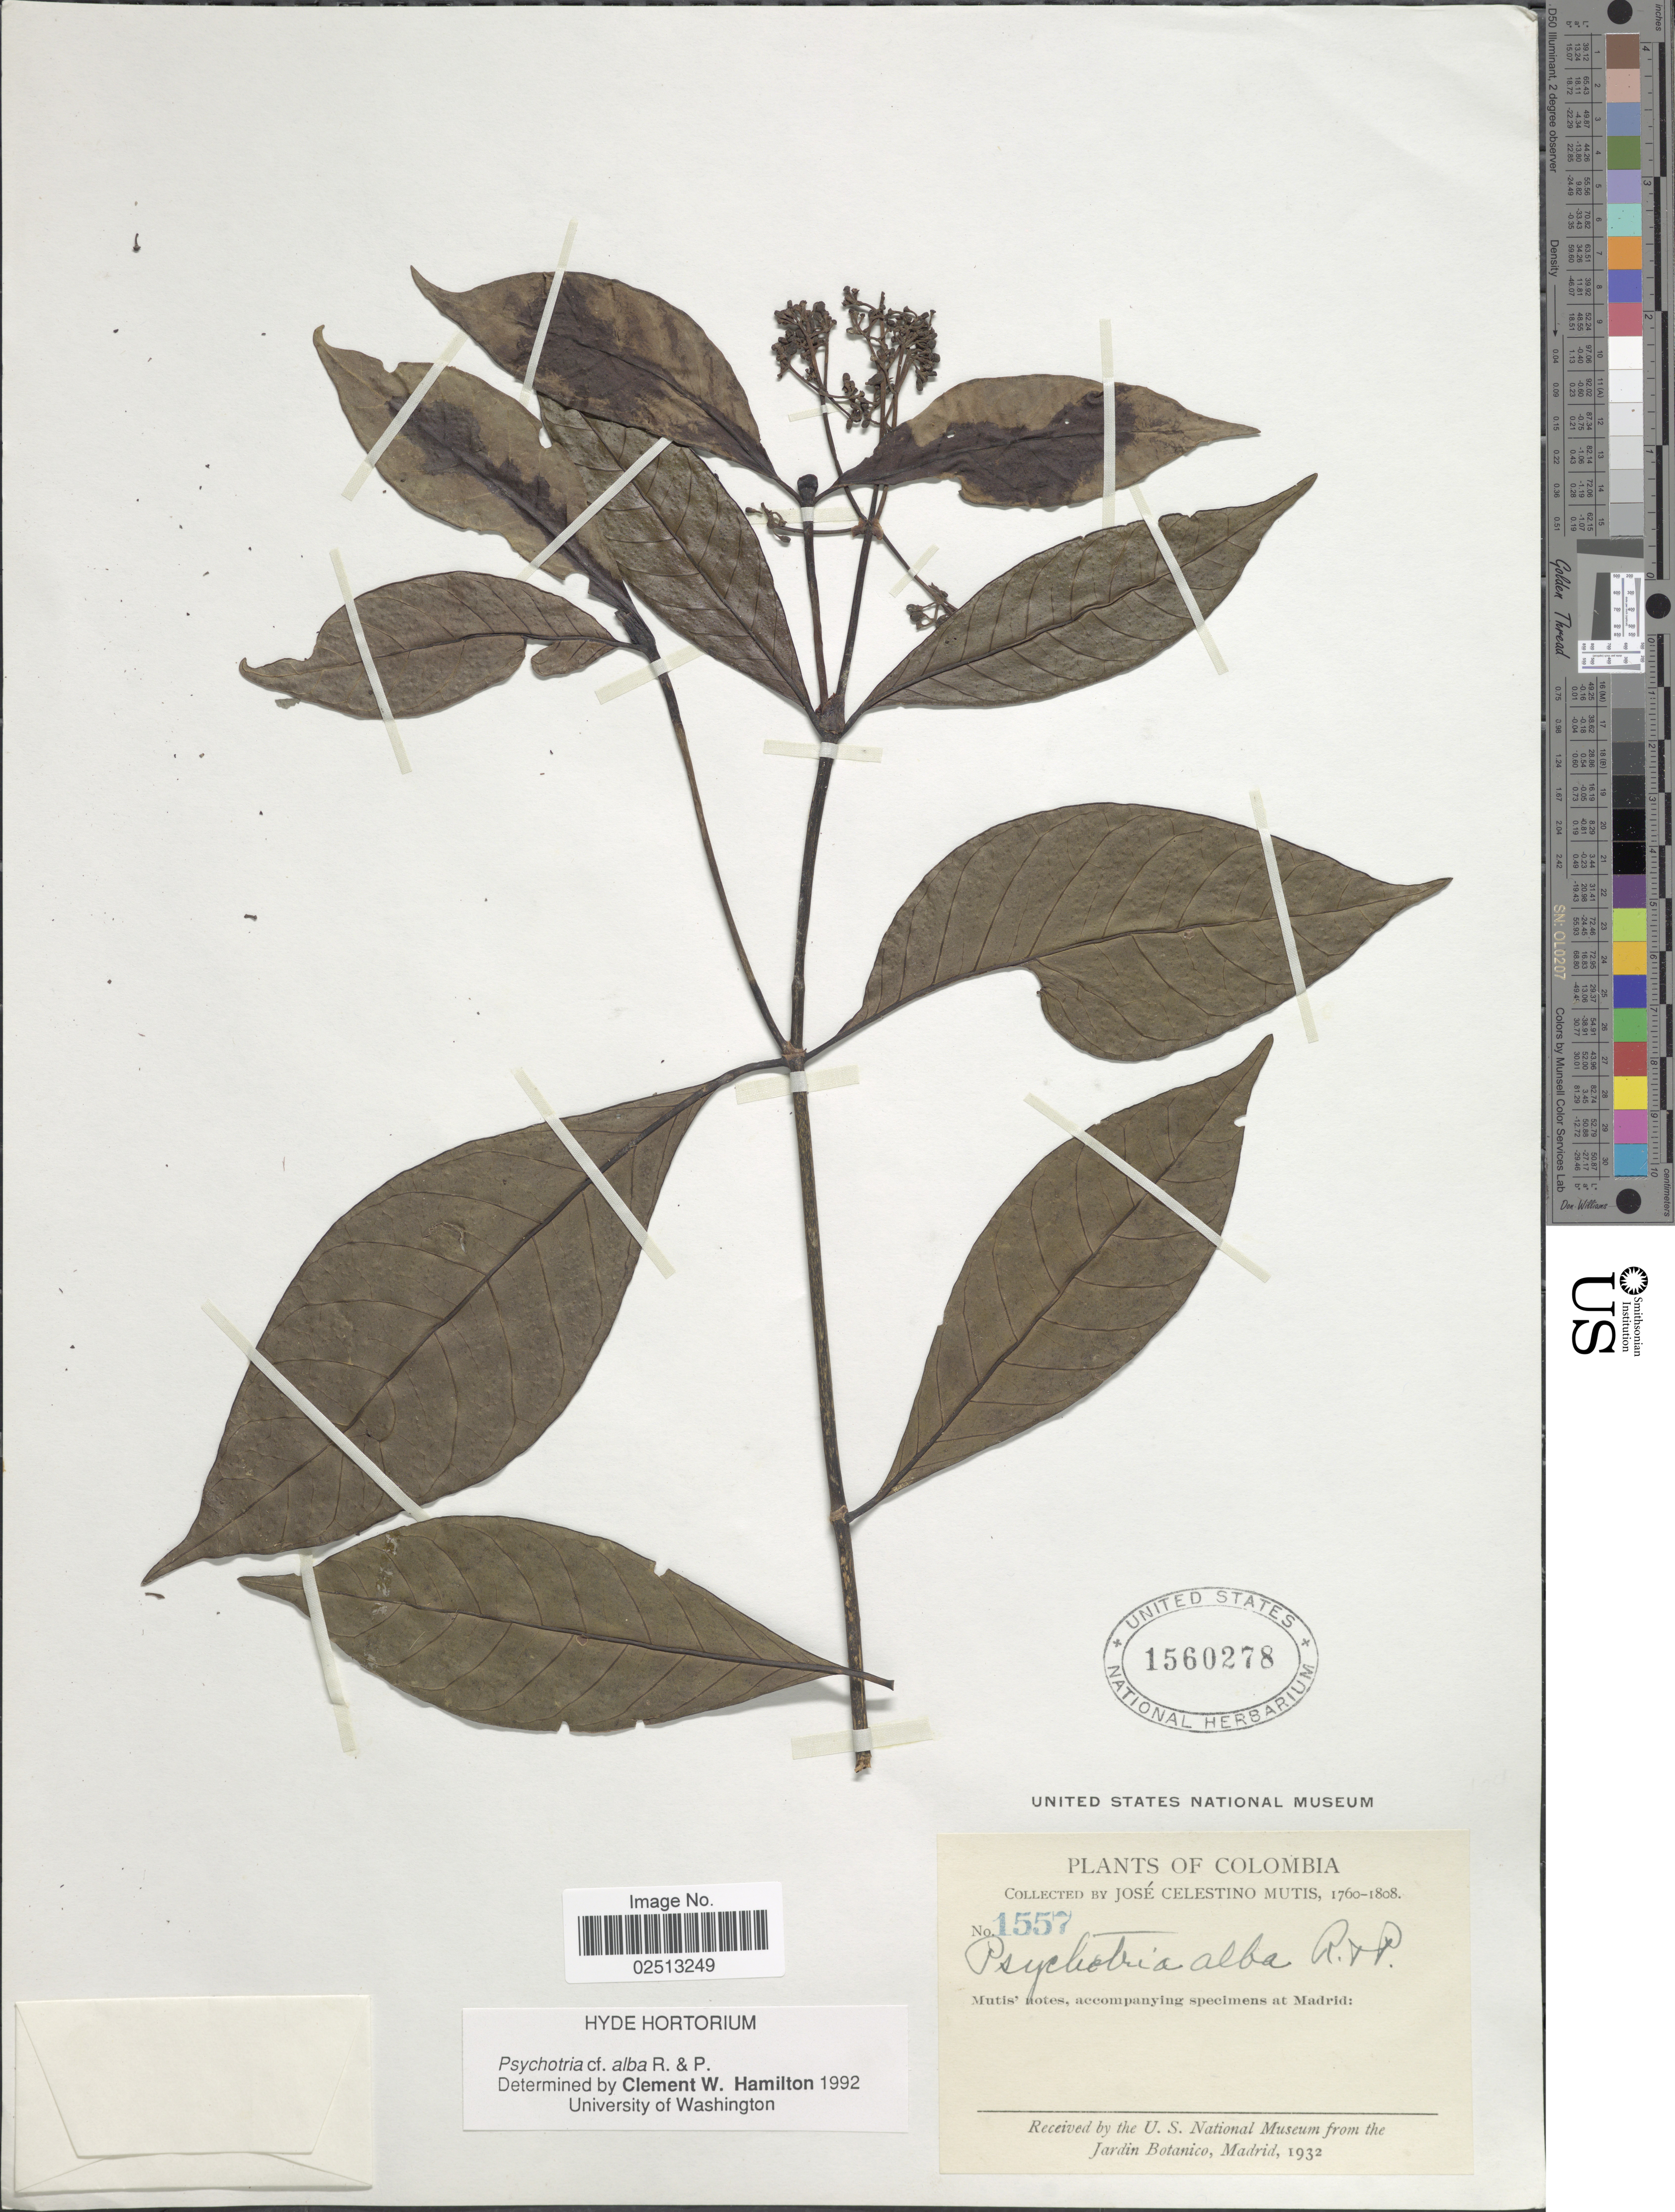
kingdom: Plantae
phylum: Tracheophyta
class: Magnoliopsida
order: Gentianales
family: Rubiaceae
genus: Psychotria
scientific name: Psychotria alba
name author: Ruiz & Pav.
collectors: J. C. B. Mutis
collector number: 1557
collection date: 1760/1808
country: Colombia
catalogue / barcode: US 1560278